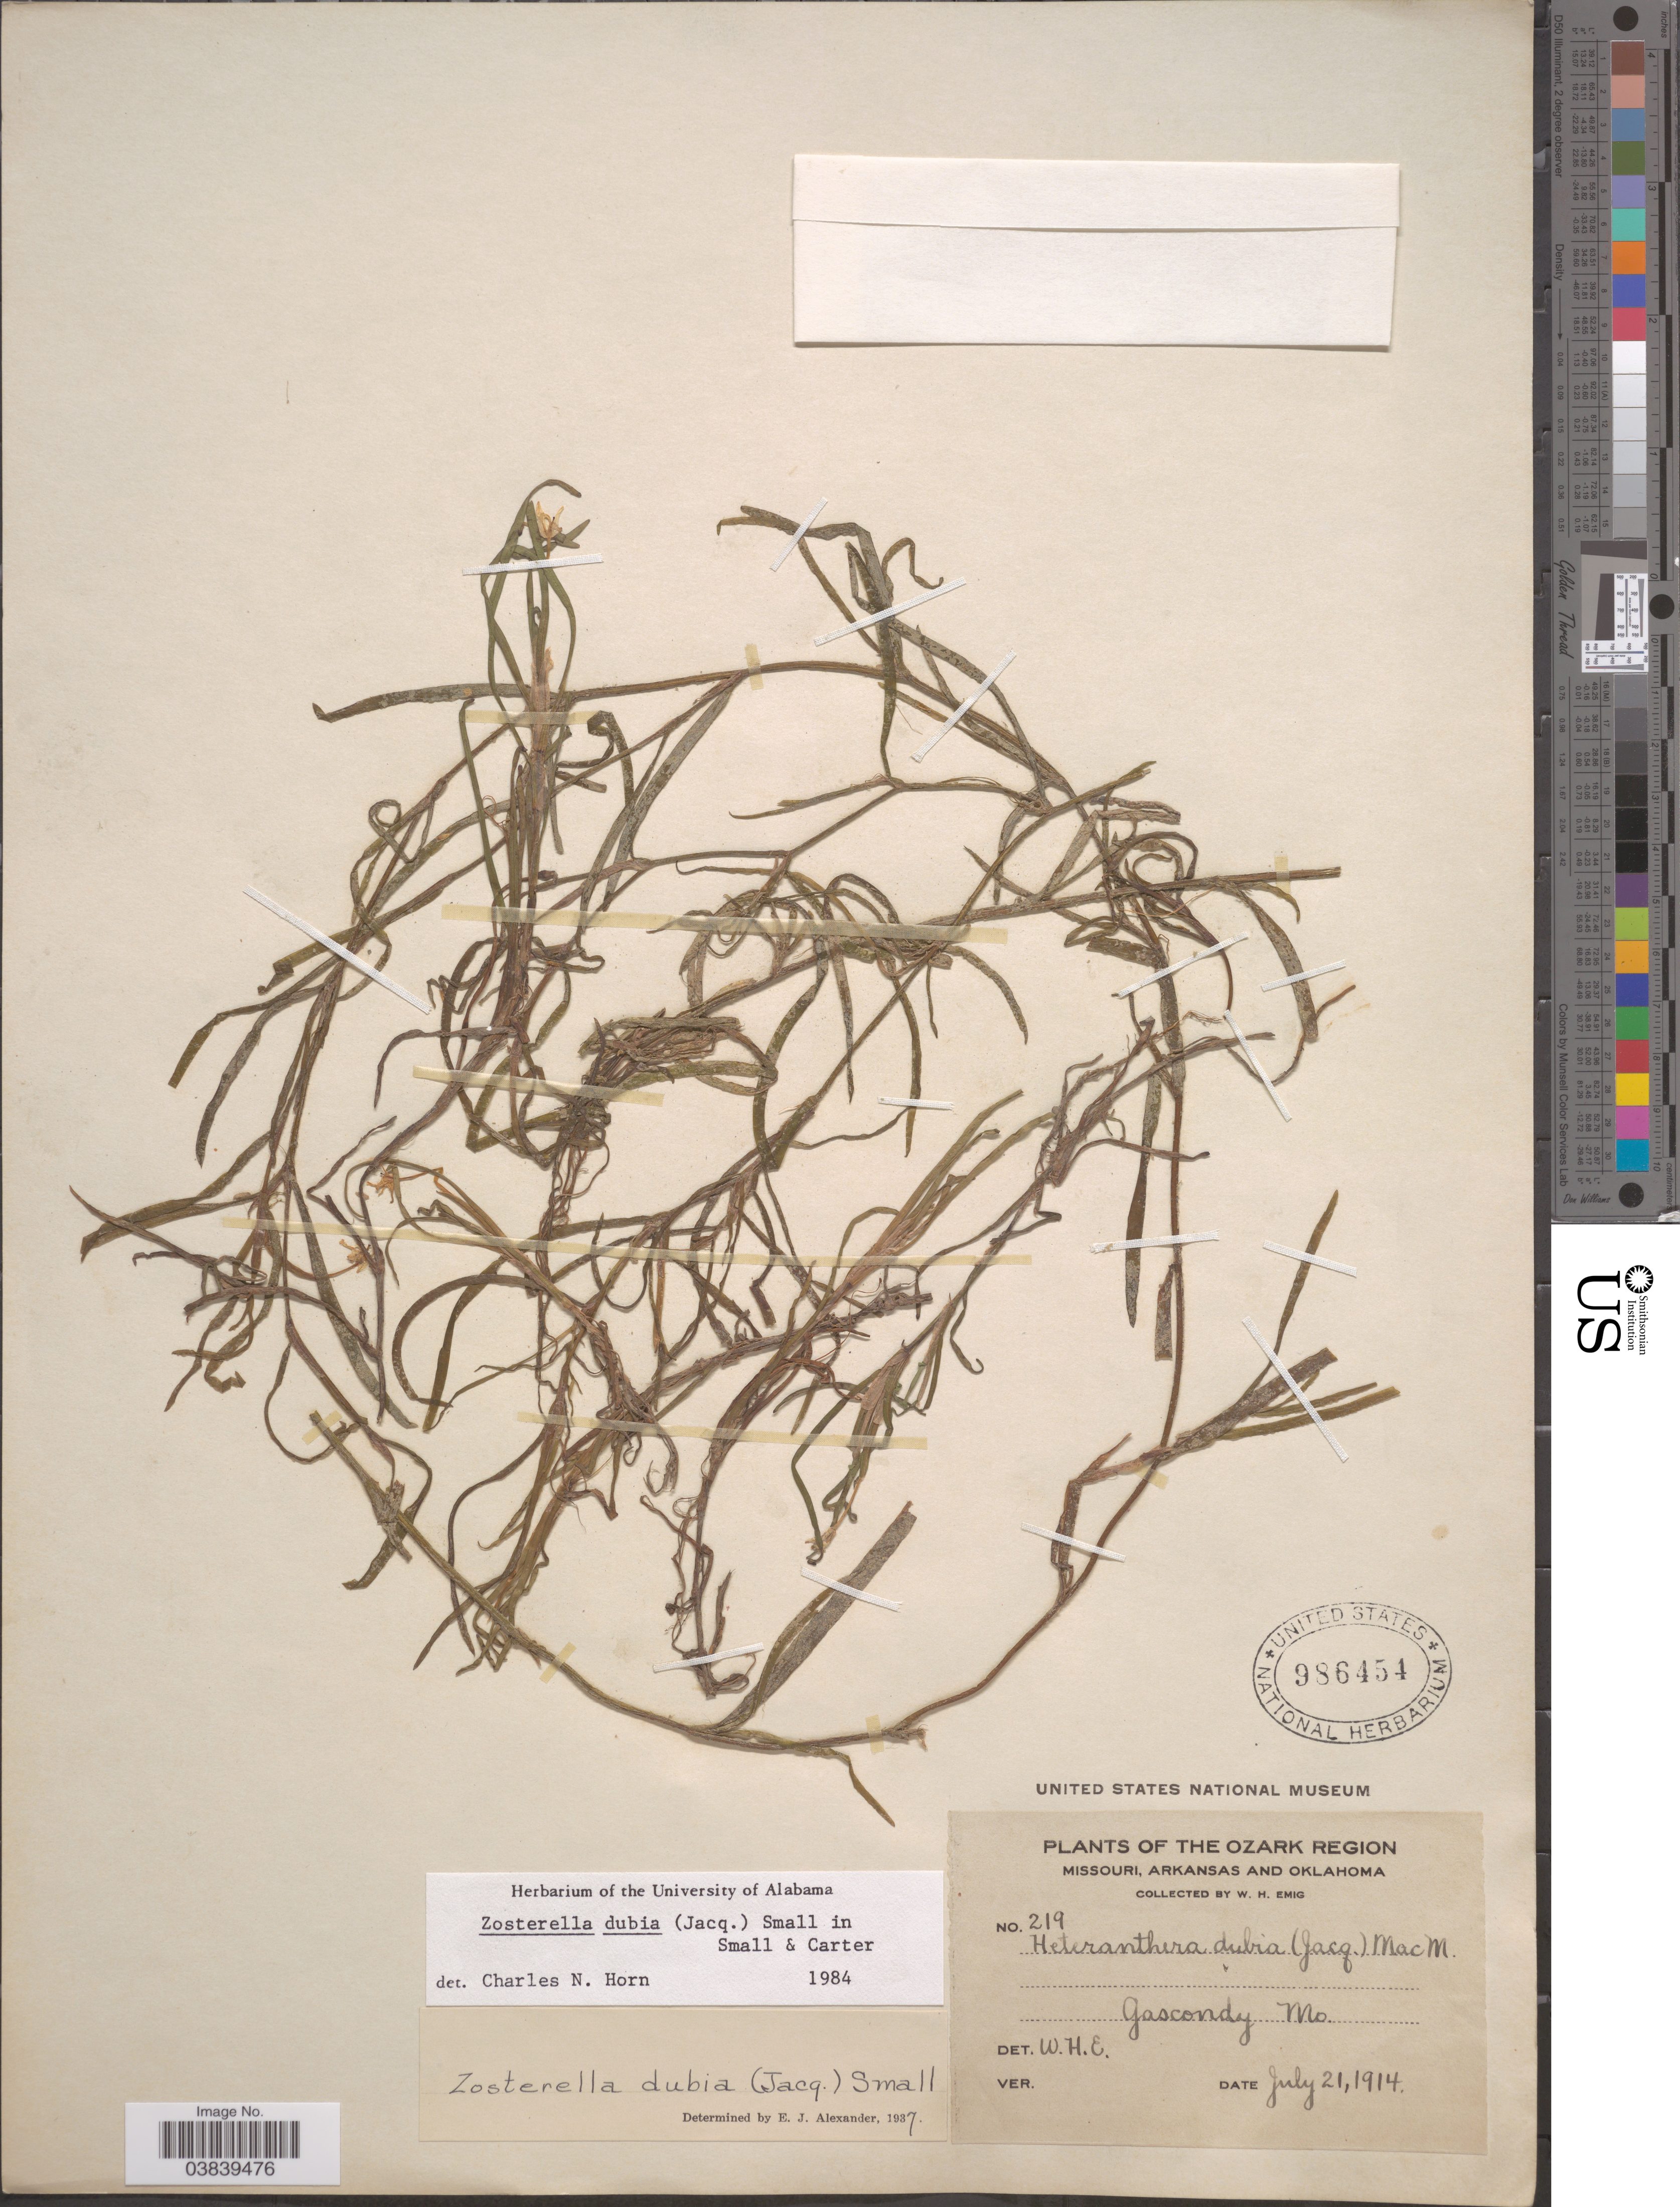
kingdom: Plantae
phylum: Tracheophyta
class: Liliopsida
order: Commelinales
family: Pontederiaceae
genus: Heteranthera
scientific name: Heteranthera dubia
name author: (Jacq.) MacMill.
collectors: W. H. Emig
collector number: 219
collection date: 1914-07-21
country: United States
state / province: Missouri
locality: The Ozark Region. Gascondy.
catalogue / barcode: US 986454